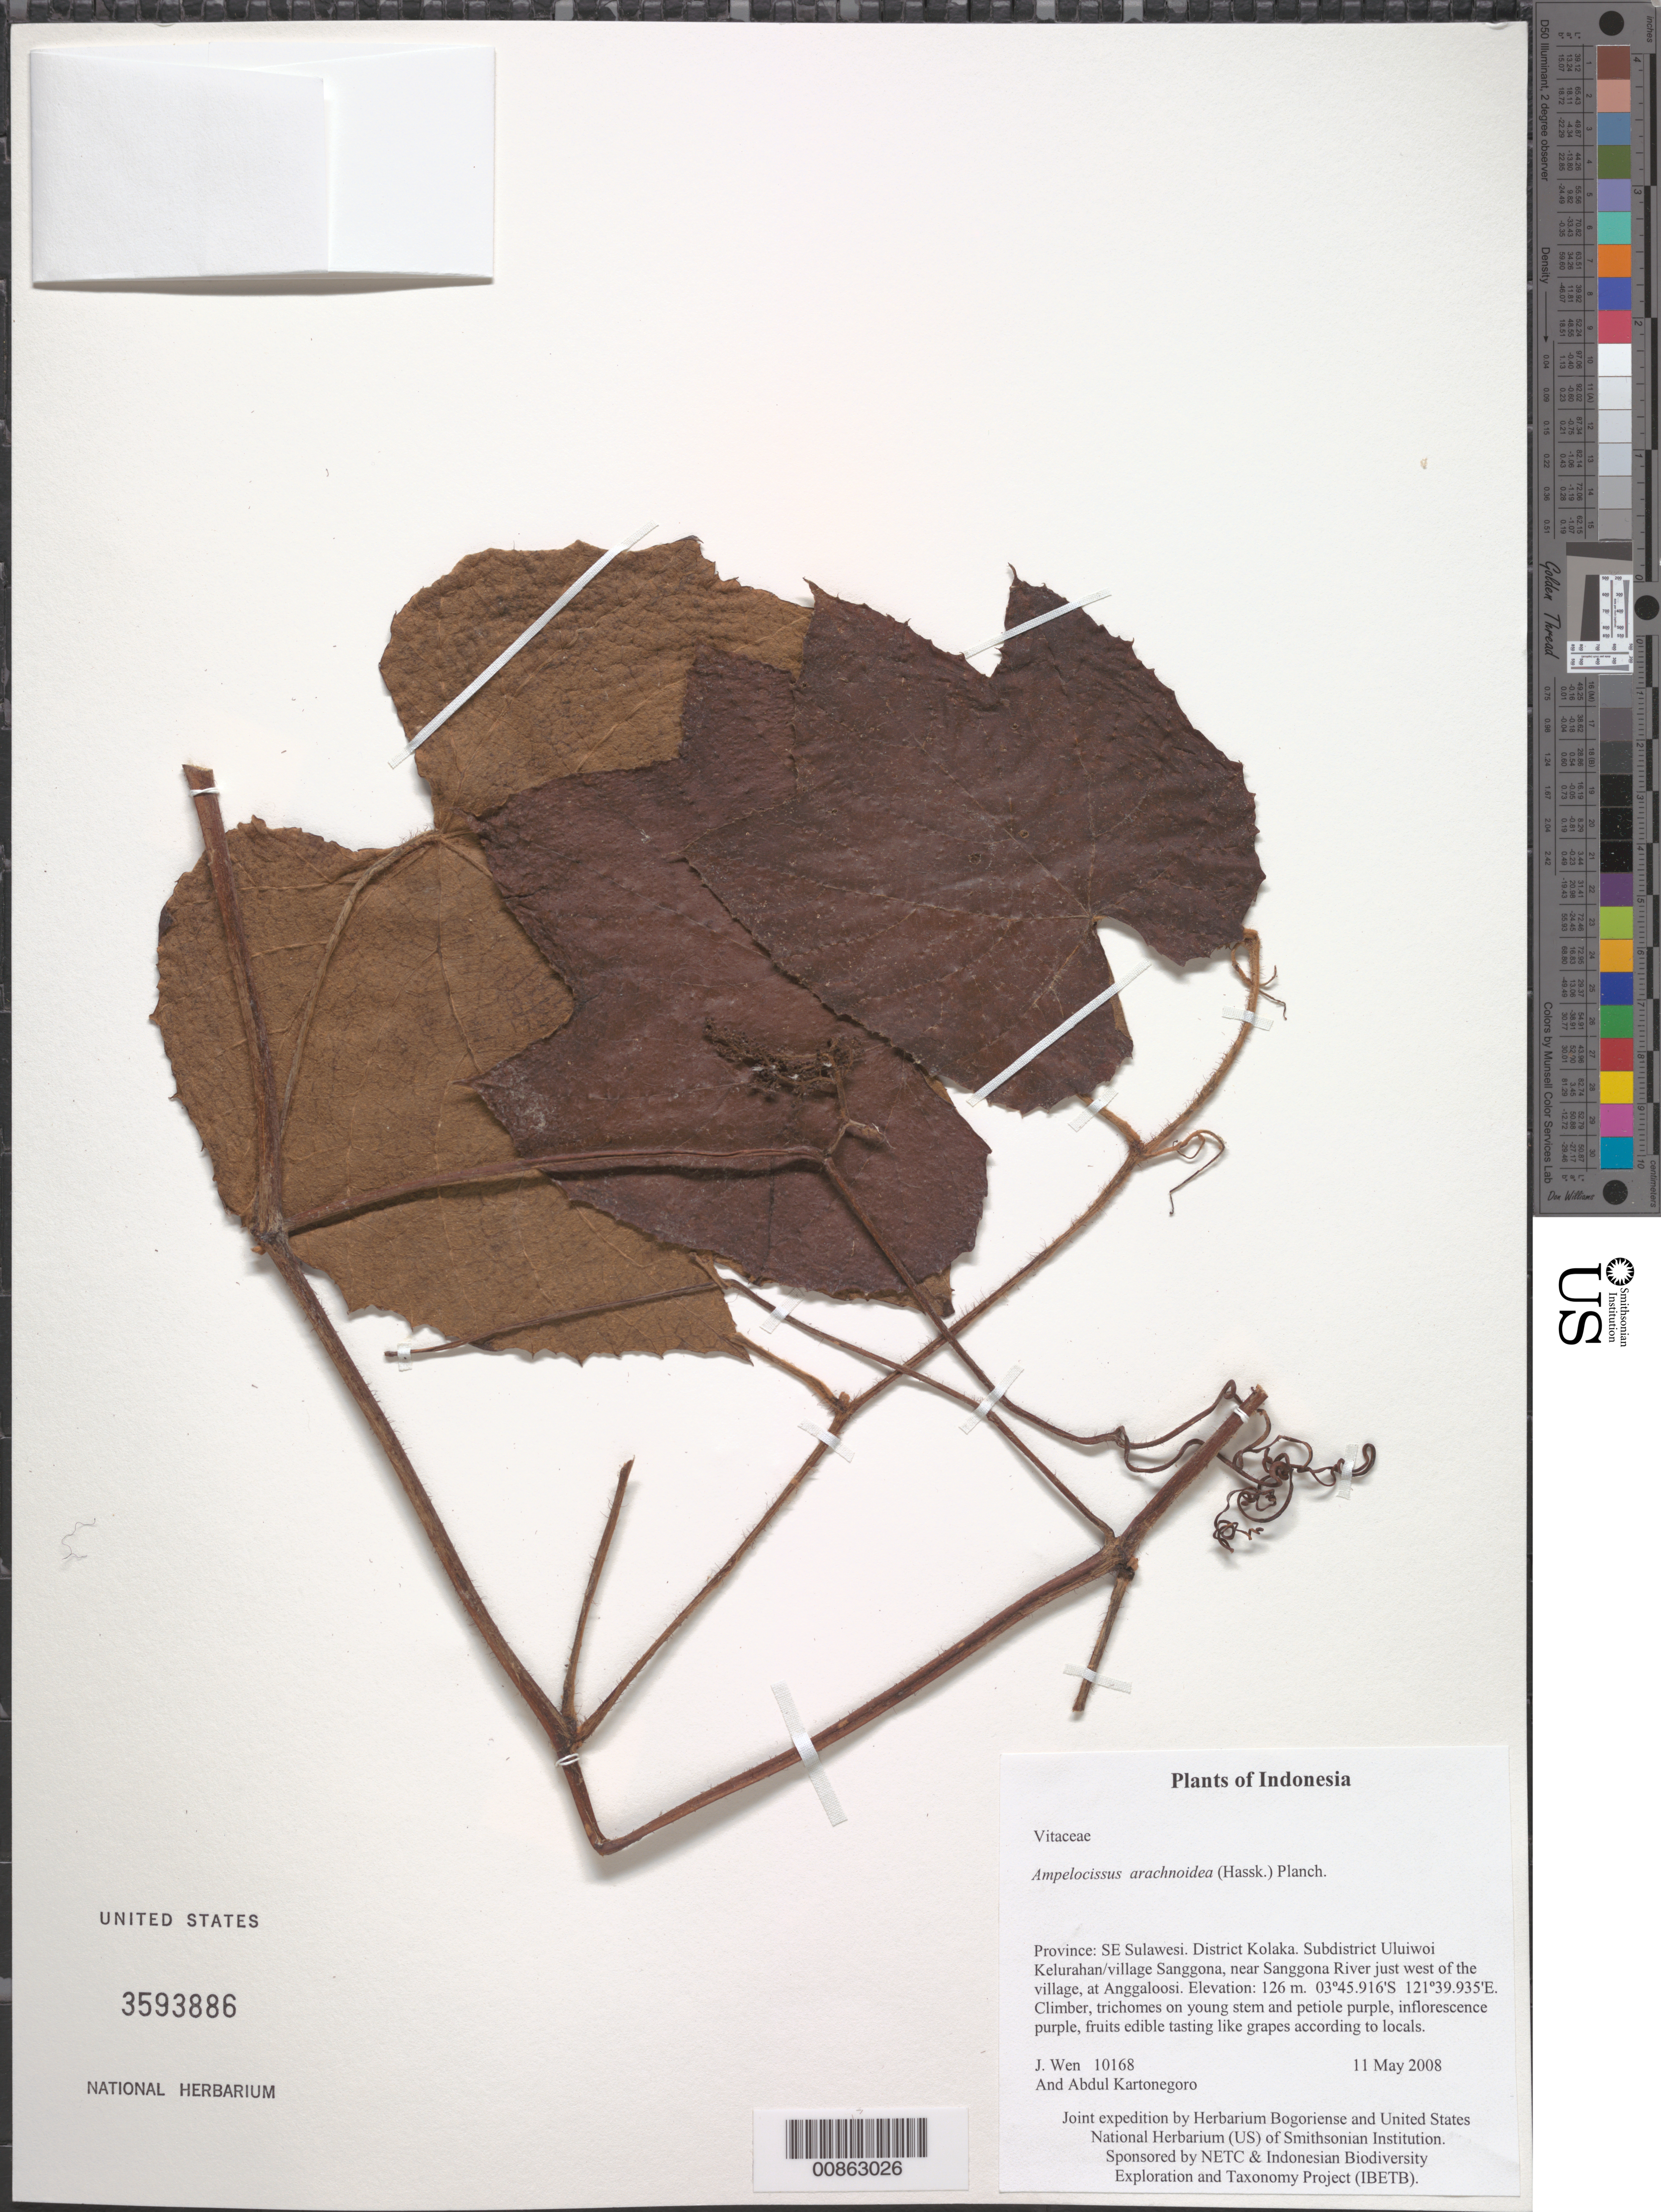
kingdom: Plantae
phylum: Tracheophyta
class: Magnoliopsida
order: Vitales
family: Vitaceae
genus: Ampelocissus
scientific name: Ampelocissus arachnoidea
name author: (Hassk.) Planch.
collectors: J. Wen & A. Kartonegoro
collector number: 10168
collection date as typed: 11 May 2008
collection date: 2008-05-11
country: Indonesia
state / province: Sulawesi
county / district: Sulawesi Tenggara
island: Sulawesi [Celebes]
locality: District Kolaka. Subdistrict Uluiwoi Kelurahan/village Sanggona, near Sanggona River just west of the village, at Anggaloosi.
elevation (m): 126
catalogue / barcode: US 3593886